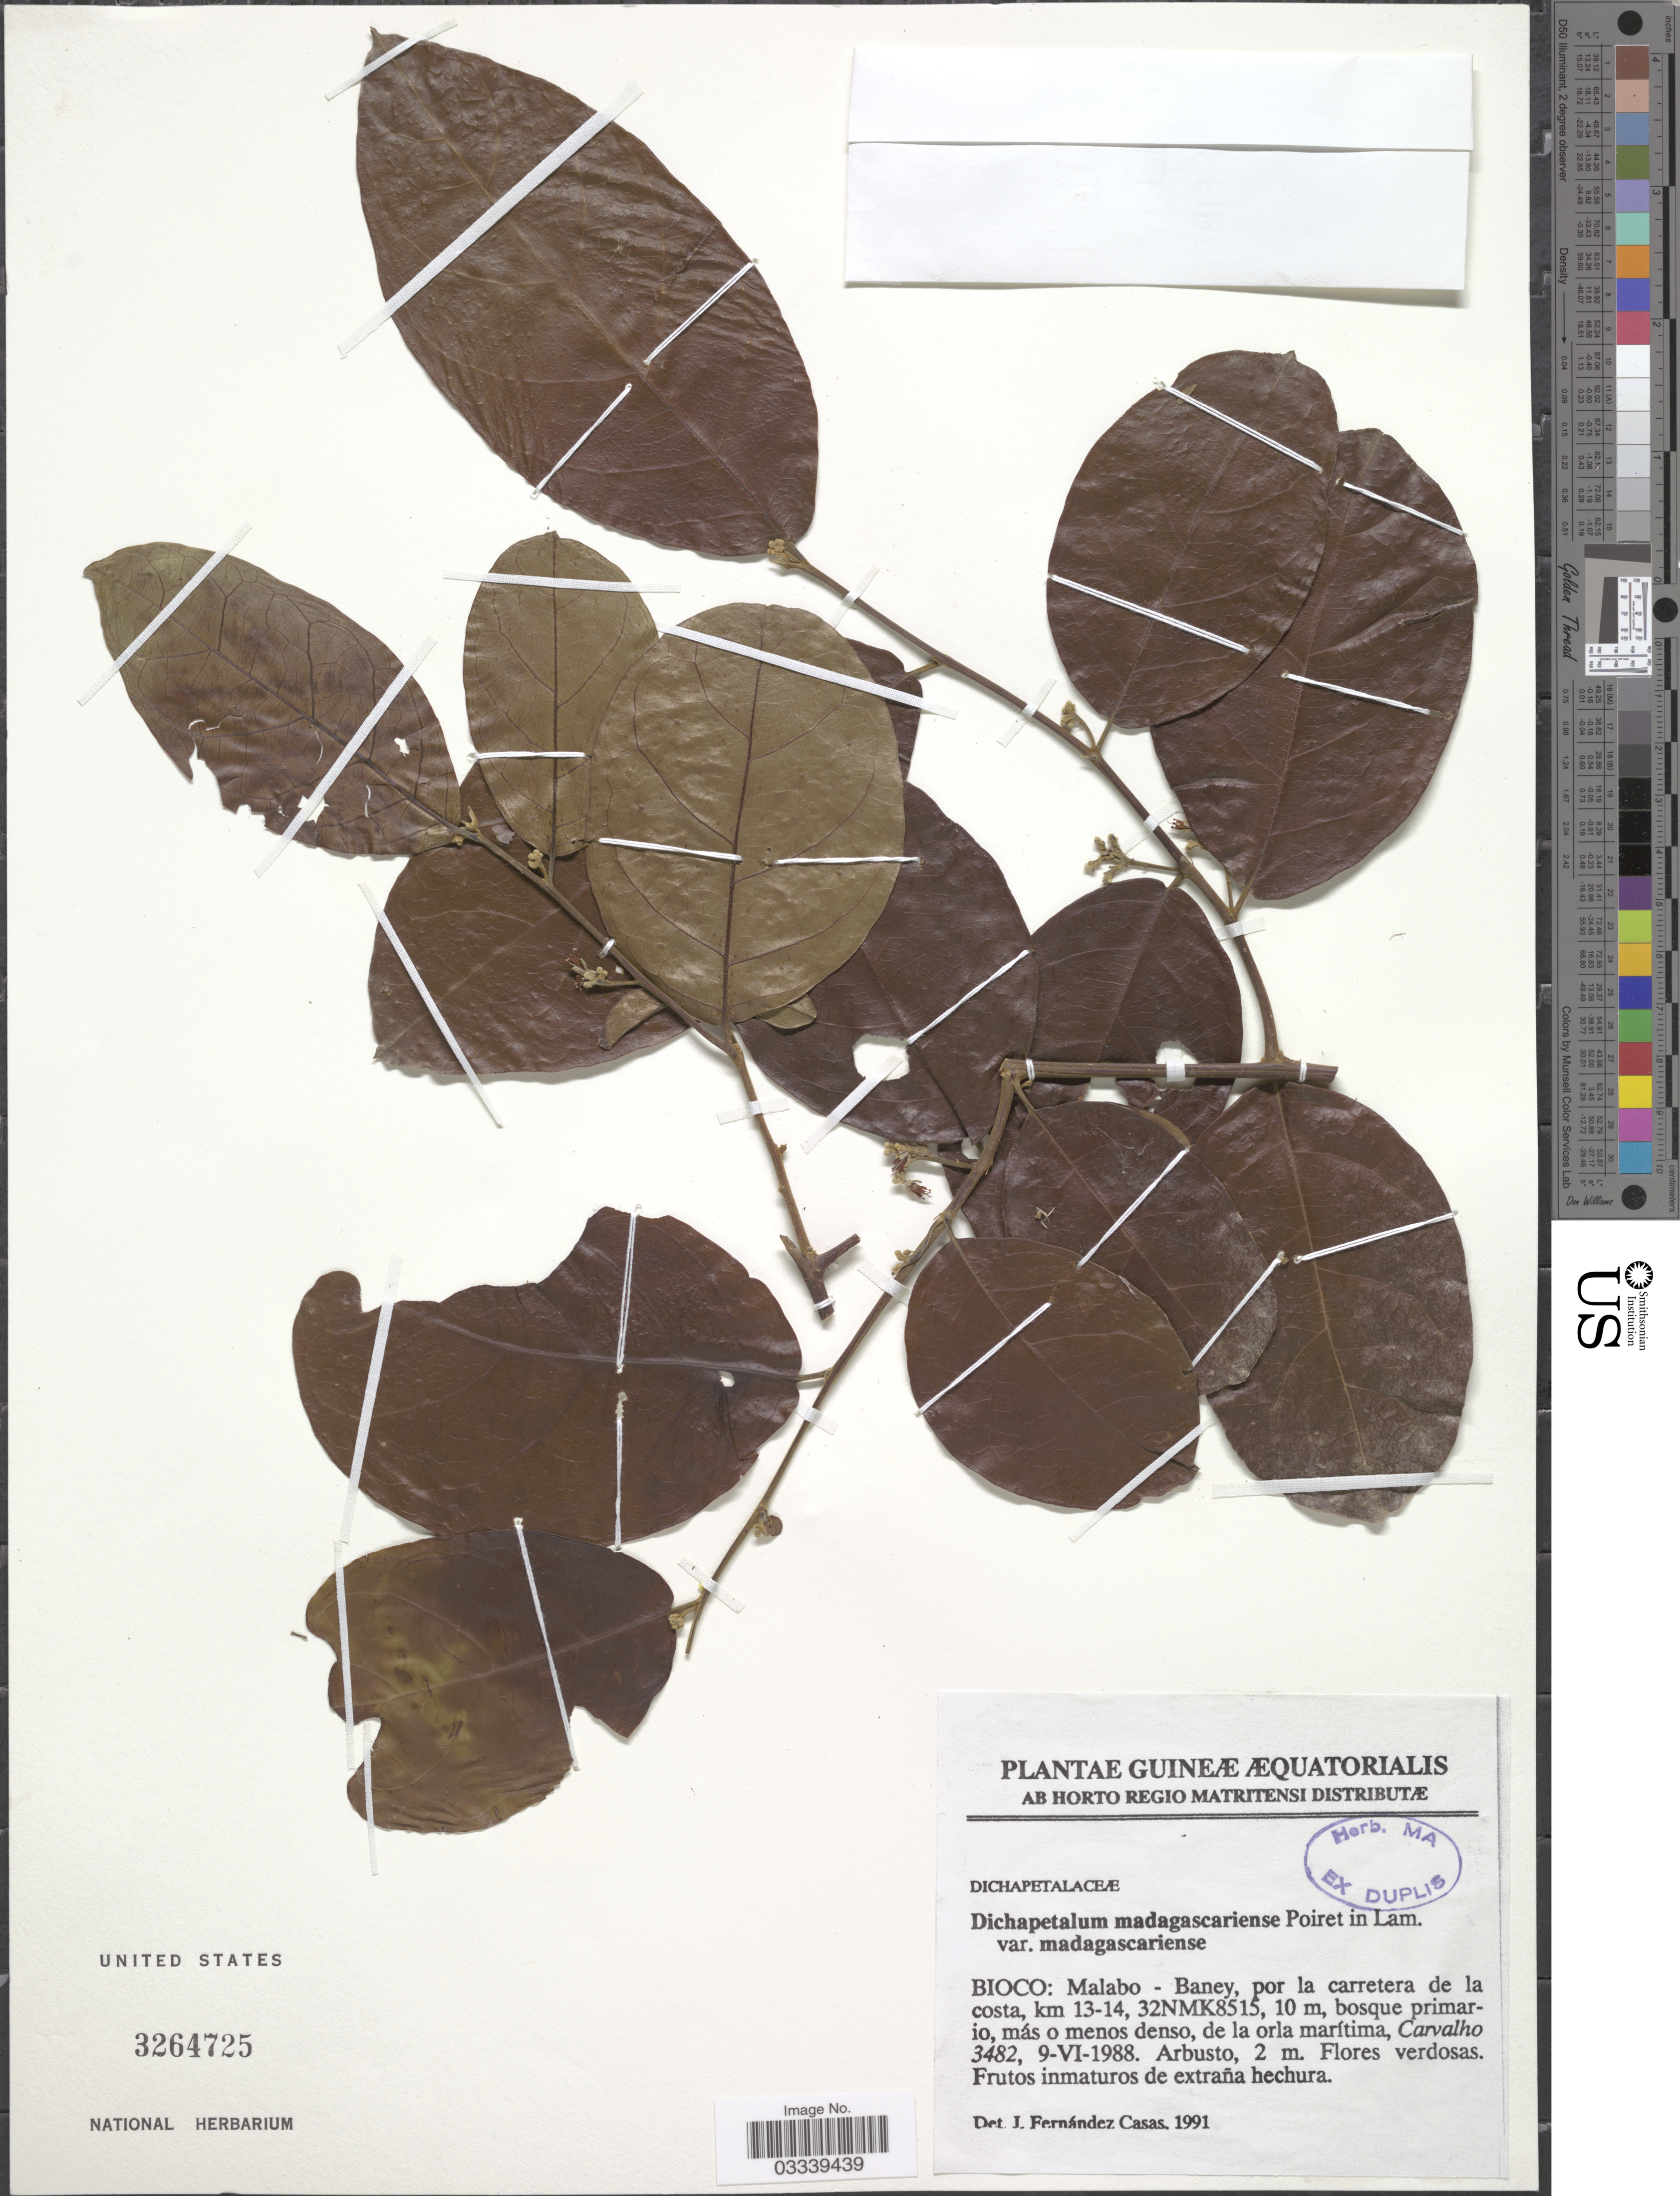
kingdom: Plantae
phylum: Tracheophyta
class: Magnoliopsida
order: Malpighiales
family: Dichapetalaceae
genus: Dichapetalum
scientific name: Dichapetalum madagascariense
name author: Poir.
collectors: Carvalho, --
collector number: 3482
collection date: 1988-06-09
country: Equatorial Guinea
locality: Guineæ Æquatorialis, Bioco: Malabo - Baney, por la carretera de la costa, km 13-14 , 32NMK8515.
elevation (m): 10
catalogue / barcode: US 3264725